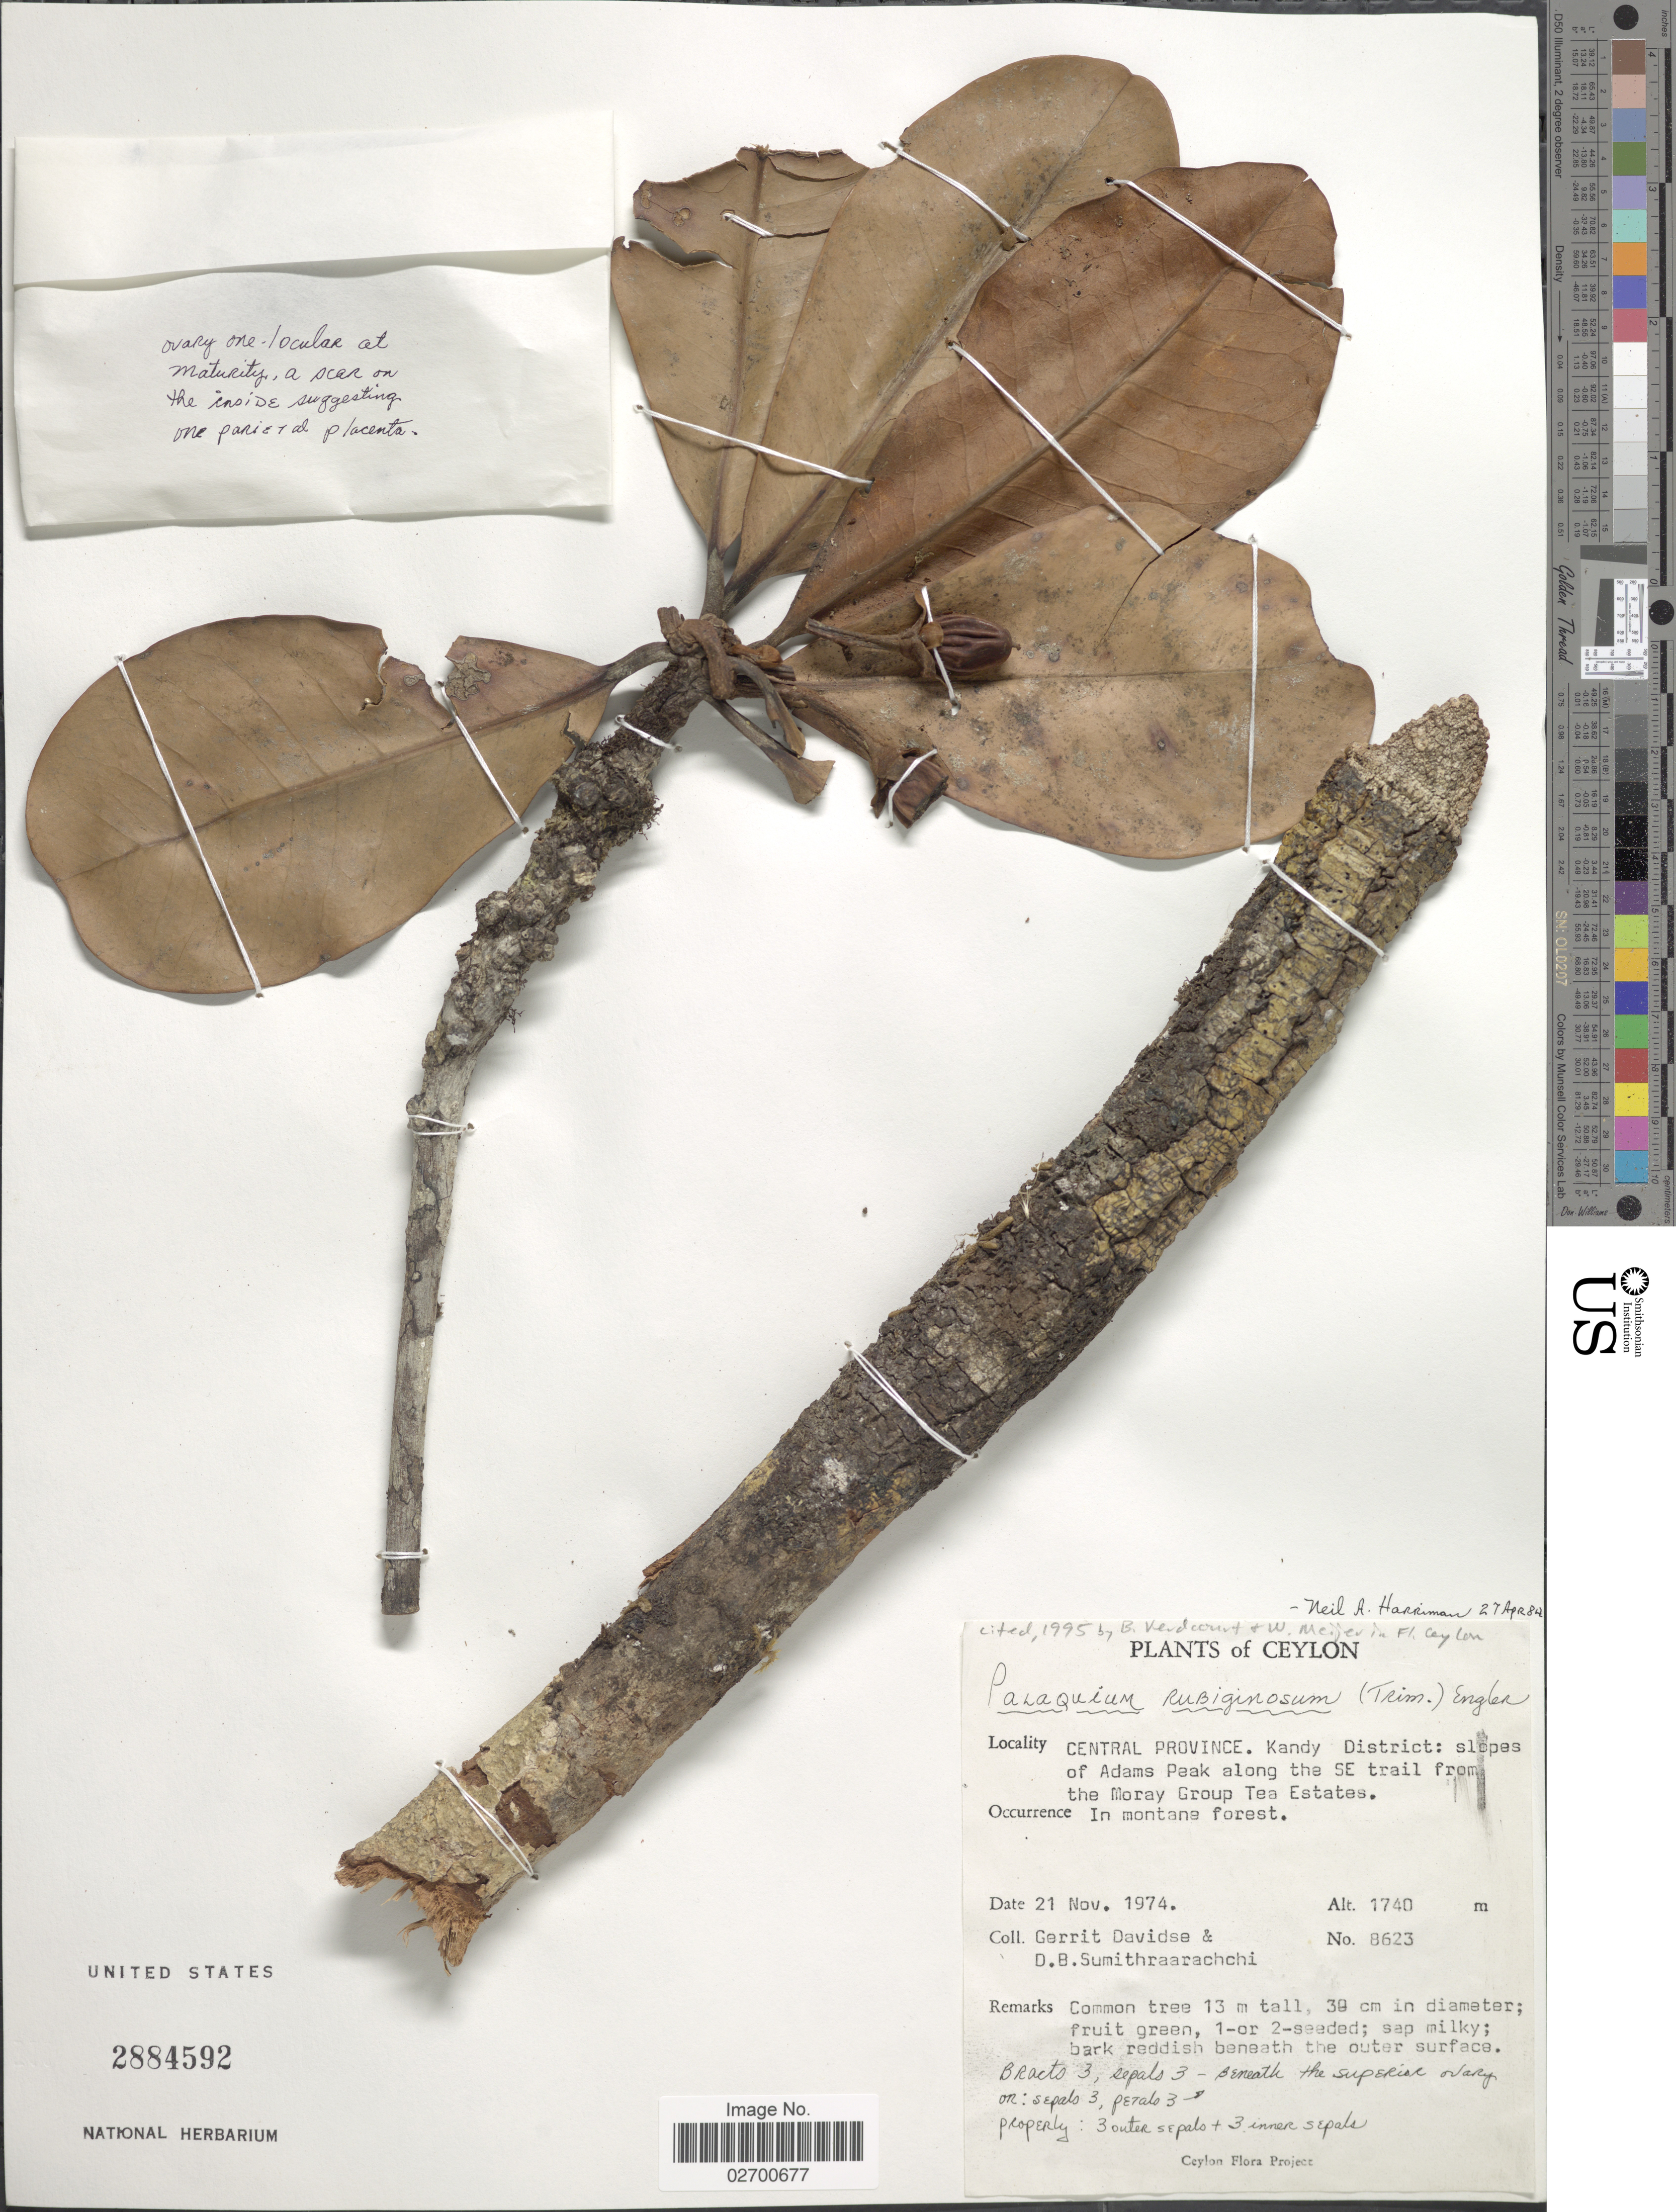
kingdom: Plantae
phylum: Tracheophyta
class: Magnoliopsida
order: Ericales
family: Sapotaceae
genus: Palaquium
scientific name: Palaquium rubiginosum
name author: (Thwaites) Engl.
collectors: G. Davidse & D. B. Sumithraarachchi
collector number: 8623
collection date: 1974-11-21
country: Sri Lanka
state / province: Central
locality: Central Province. Kandy District: slopes of Adams Peak along the SE trail from the Moray Group Tea Estates. Ceylon,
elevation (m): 1740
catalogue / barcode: US 2884592